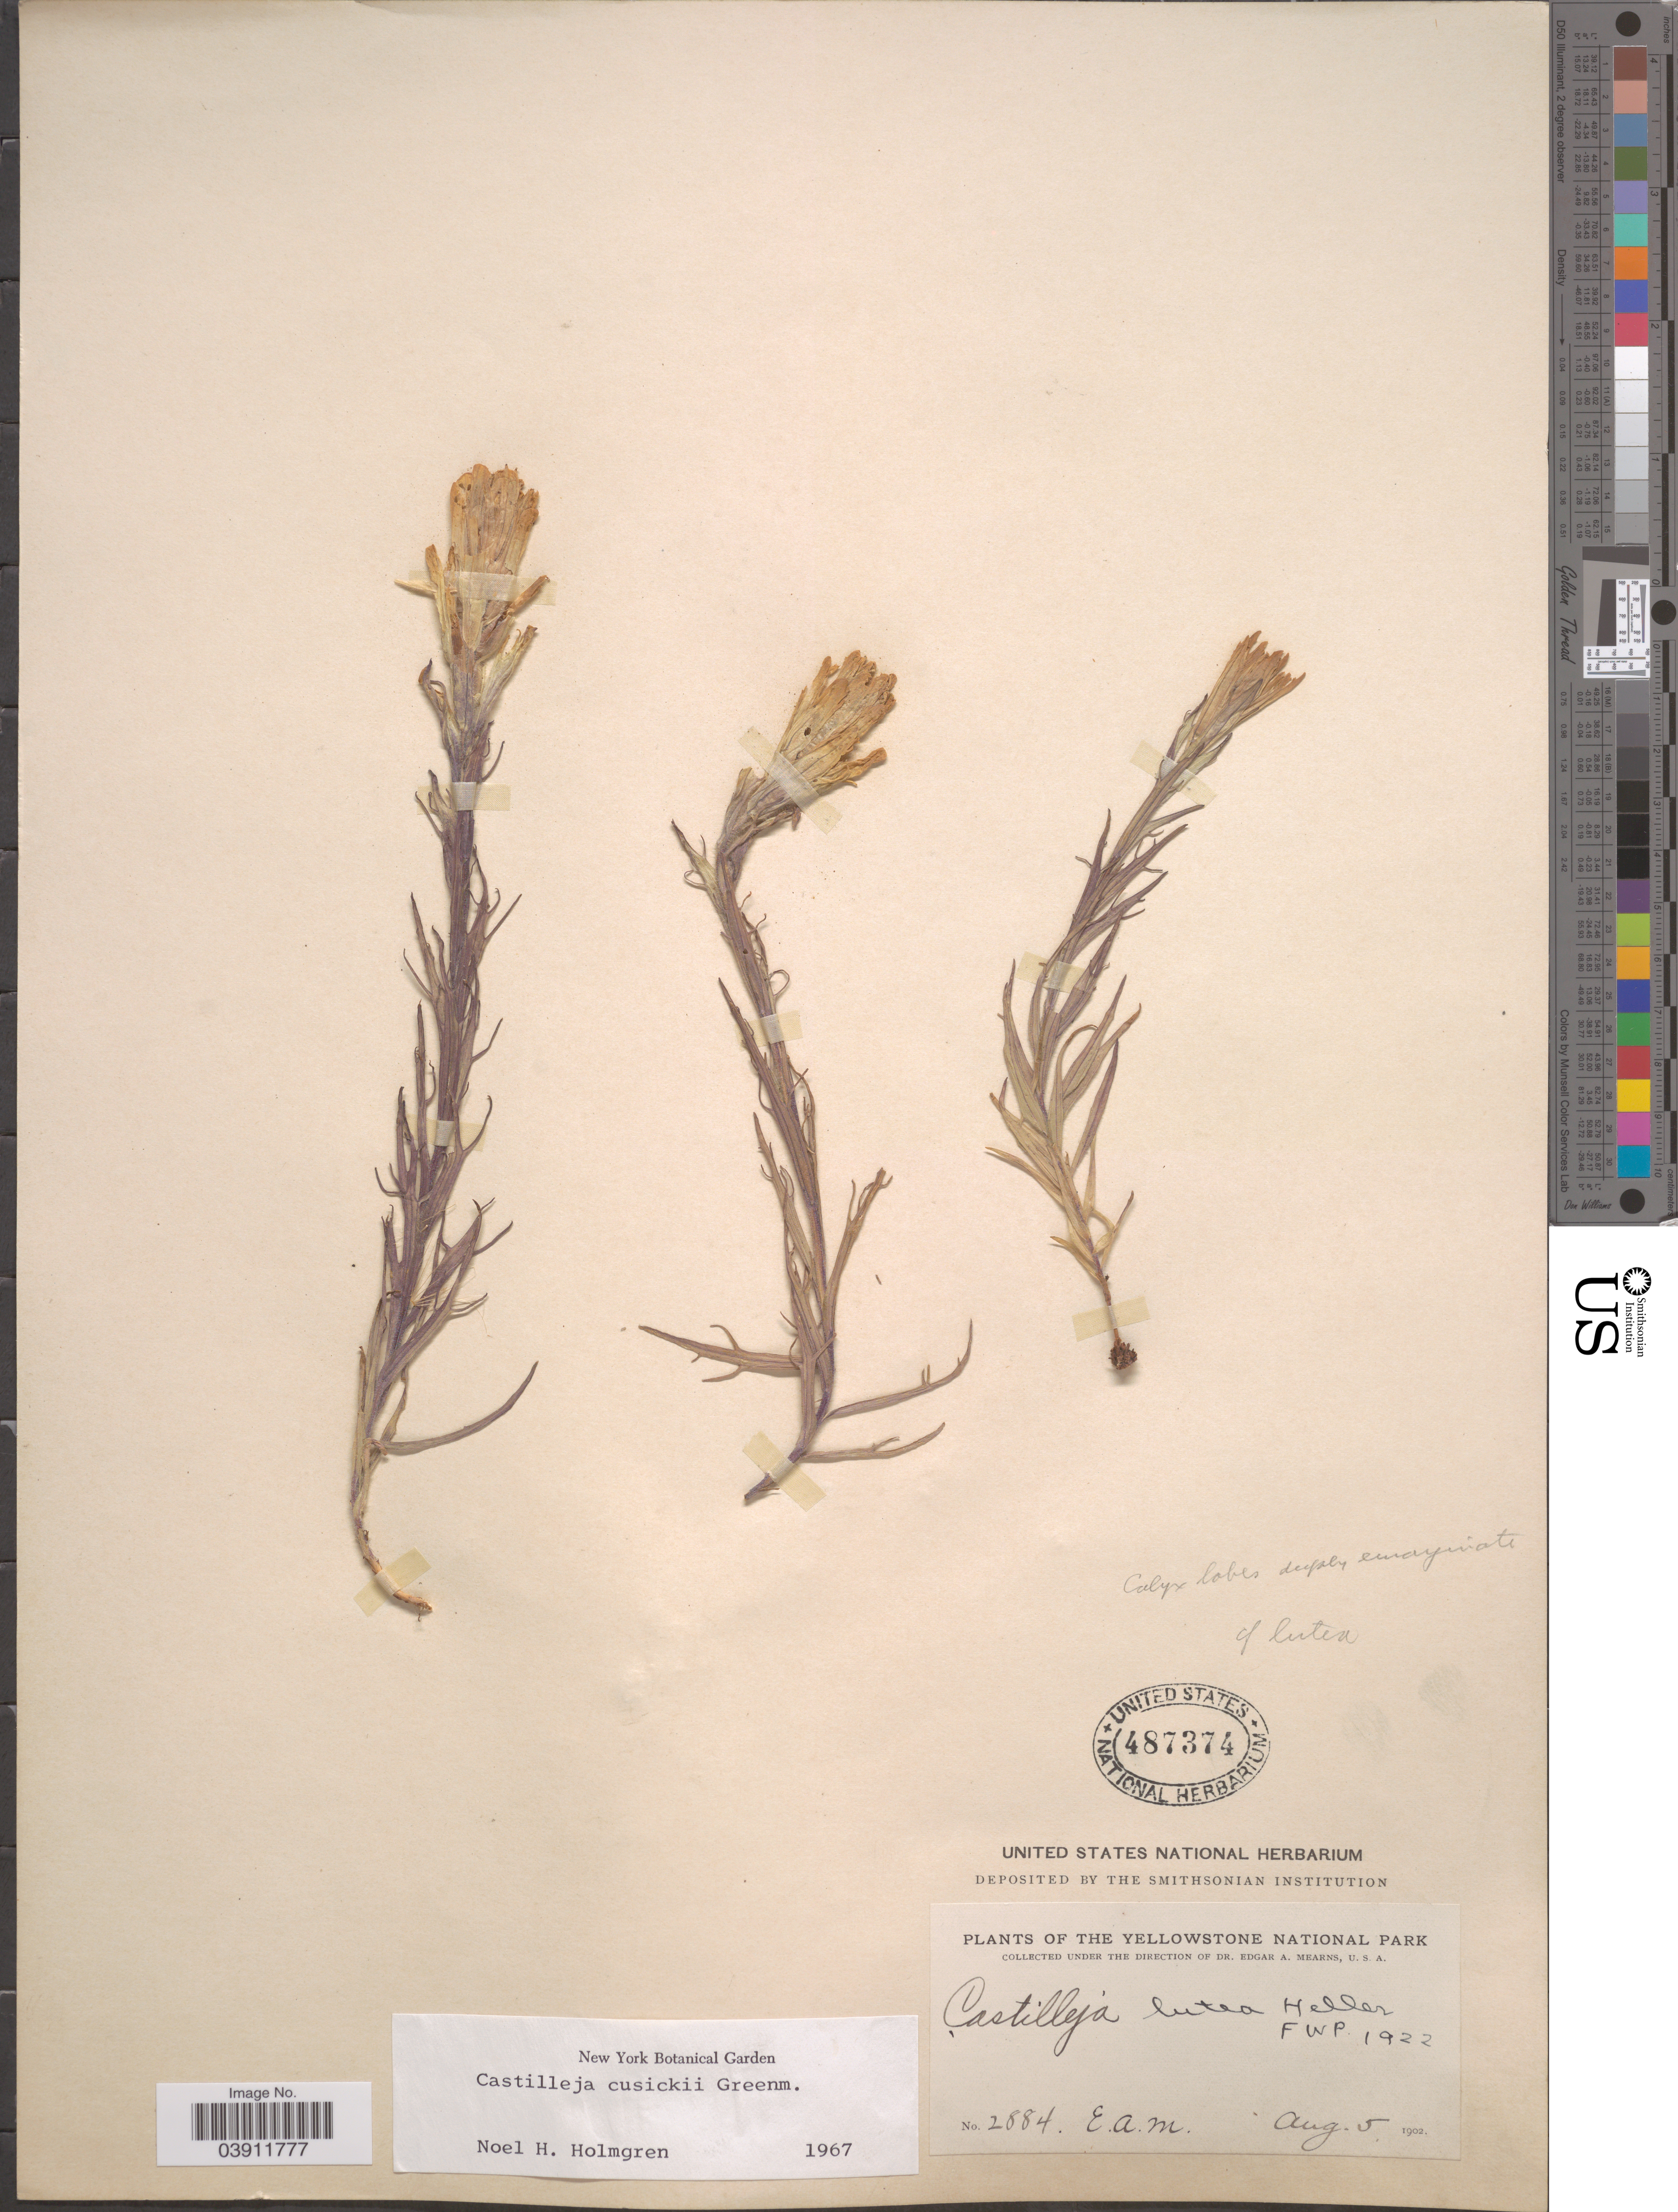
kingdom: Plantae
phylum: Tracheophyta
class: Magnoliopsida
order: Lamiales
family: Orobanchaceae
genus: Castilleja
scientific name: Castilleja cusickii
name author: Greenm.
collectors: E. A. Mearns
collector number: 2884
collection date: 1902-08-05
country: United States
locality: Yellowstone National Park.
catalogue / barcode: US 487374